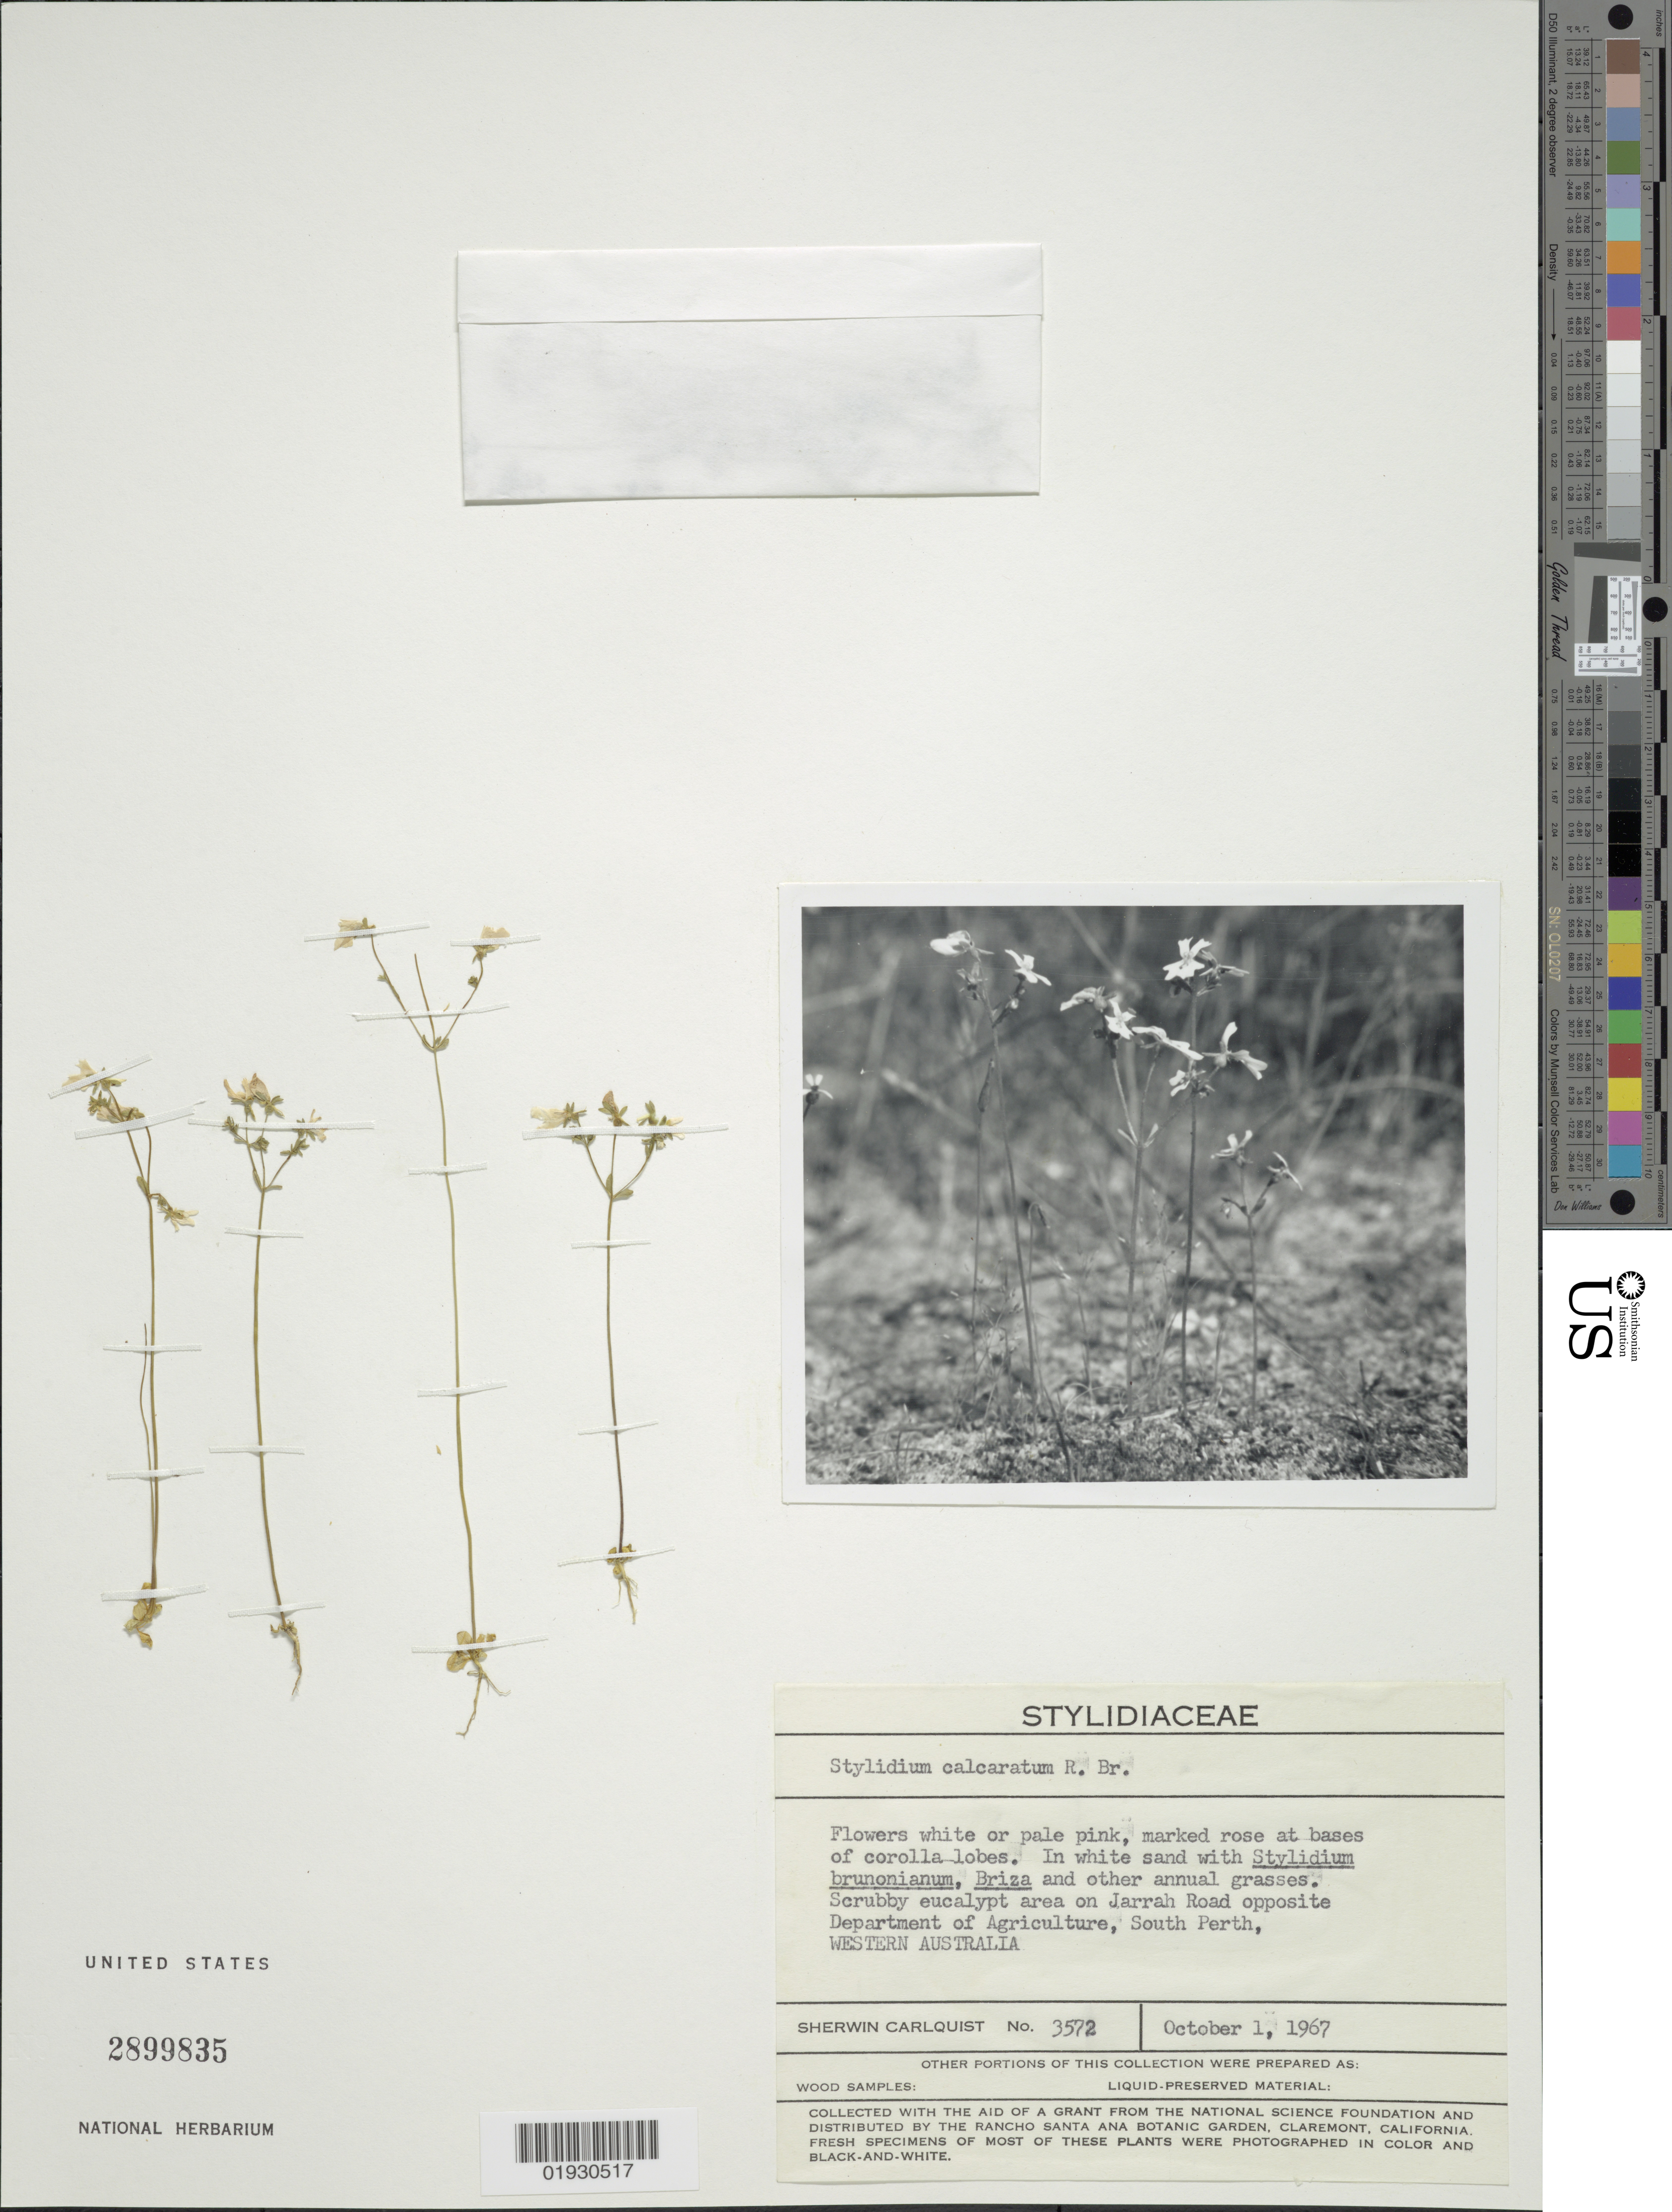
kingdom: Plantae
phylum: Tracheophyta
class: Magnoliopsida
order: Asterales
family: Stylidiaceae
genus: Stylidium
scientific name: Stylidium calcaratum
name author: R. Br.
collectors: S. Carlquist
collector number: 3572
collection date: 1967-10-01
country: Australia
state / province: Western Australia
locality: Scrubby eucalypt area on Jarrah Road opposite Department of Agriculture, South Perth.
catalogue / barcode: US 2899835